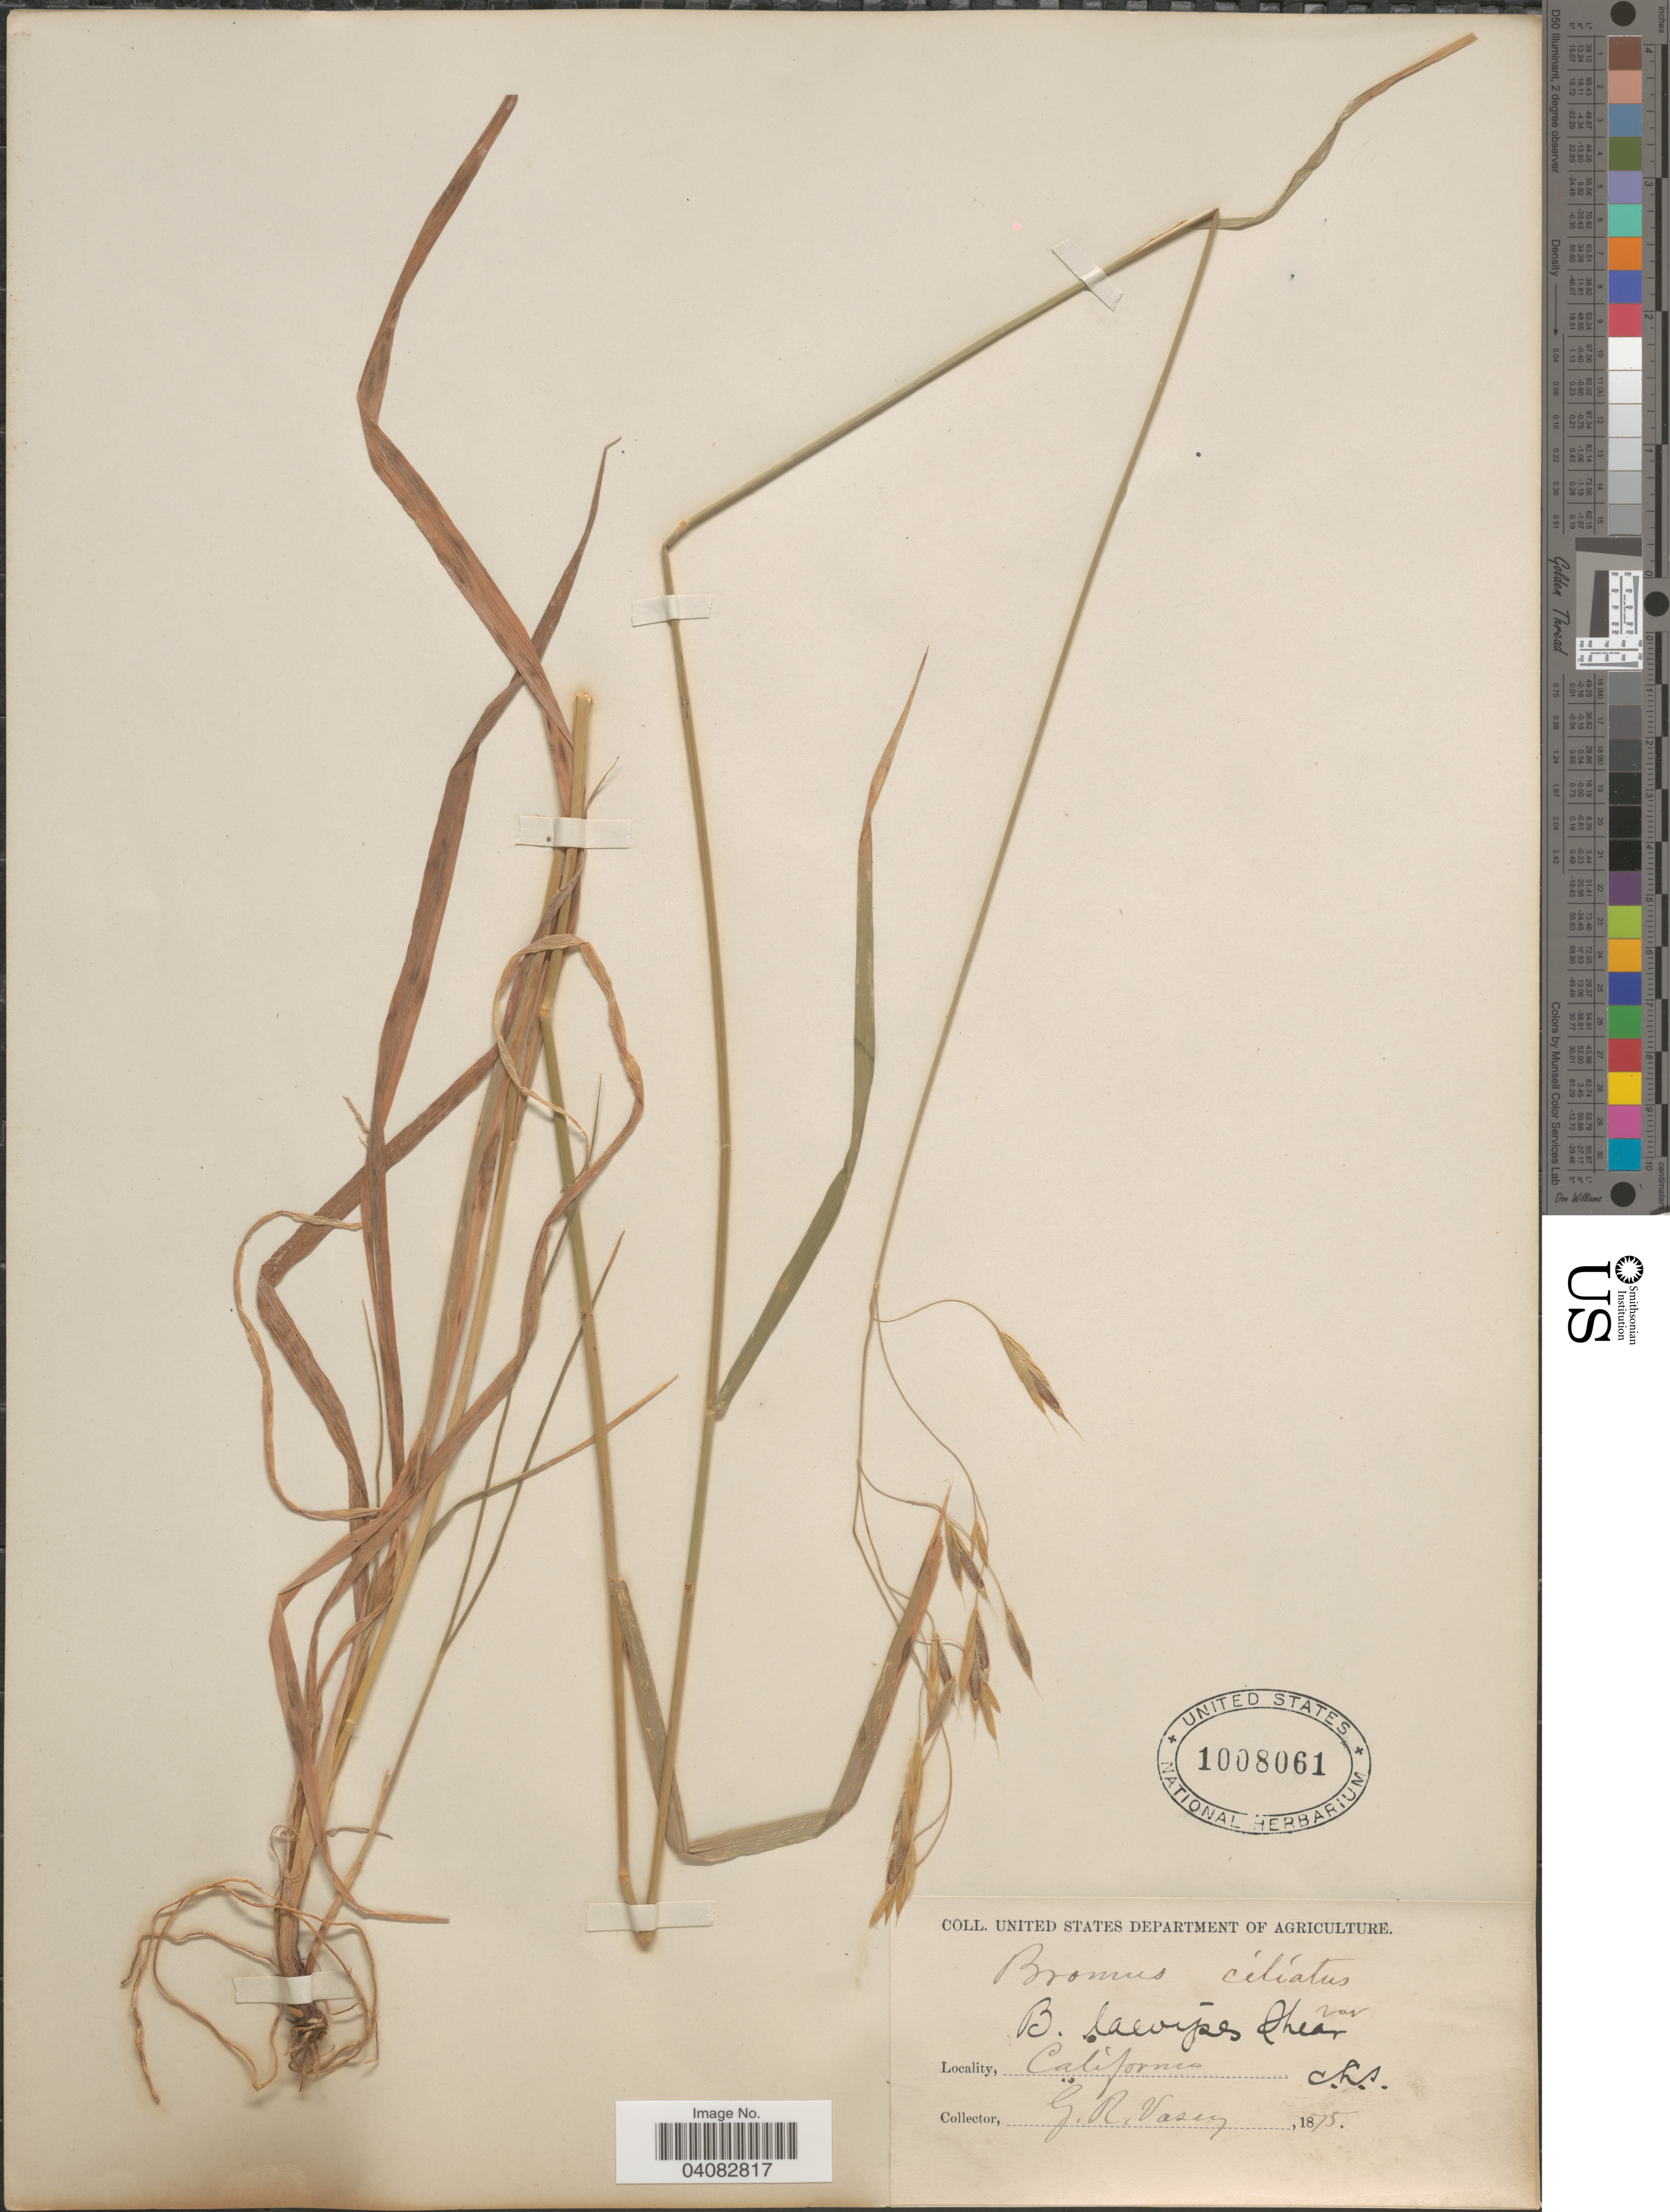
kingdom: Plantae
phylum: Tracheophyta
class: Liliopsida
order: Poales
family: Poaceae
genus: Bromus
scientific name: Bromus laevipes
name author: Shear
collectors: G. R. Vasey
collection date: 1875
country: United States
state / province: California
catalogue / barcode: US 1008061